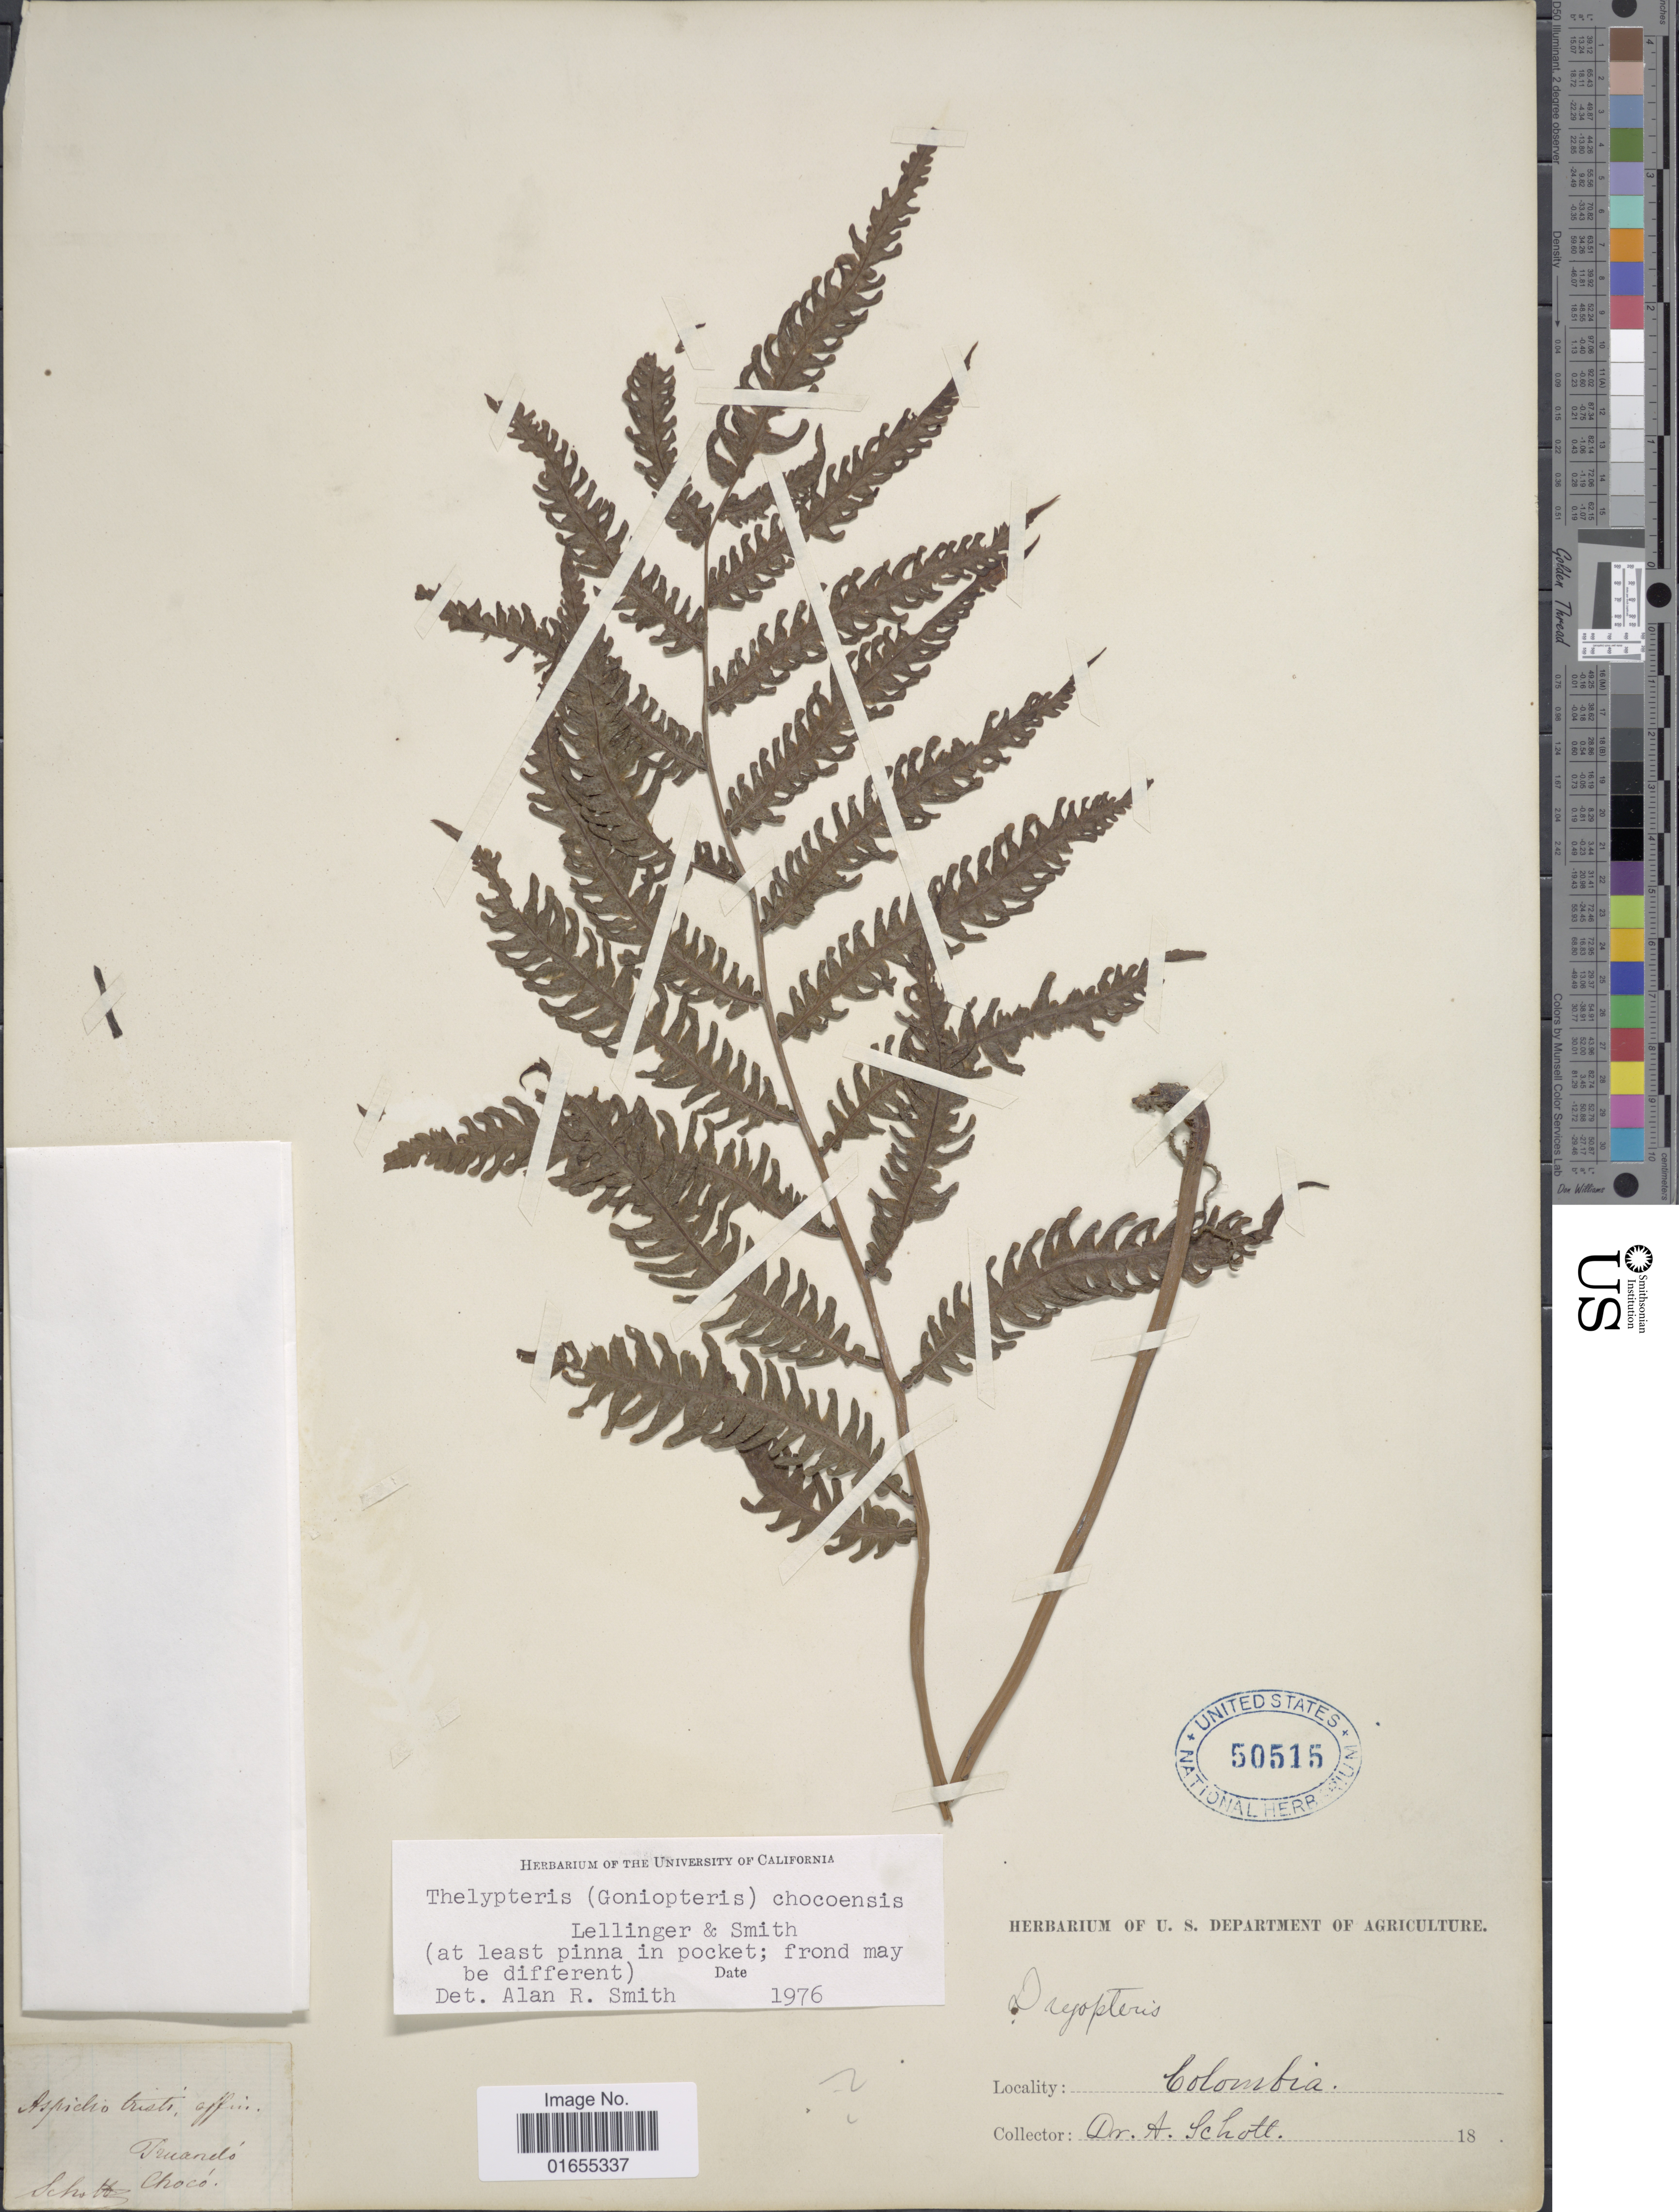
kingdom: Plantae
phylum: Tracheophyta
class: Polypodiopsida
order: Polypodiales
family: Thelypteridaceae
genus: Goniopteris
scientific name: Goniopteris chocoensis (A.R. Sm. & Lellinger) comb. nov., ined 2015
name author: (A.R. Sm. & Lellinger)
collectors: A. Schott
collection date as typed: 18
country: Colombia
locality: Truando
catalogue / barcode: US 50515